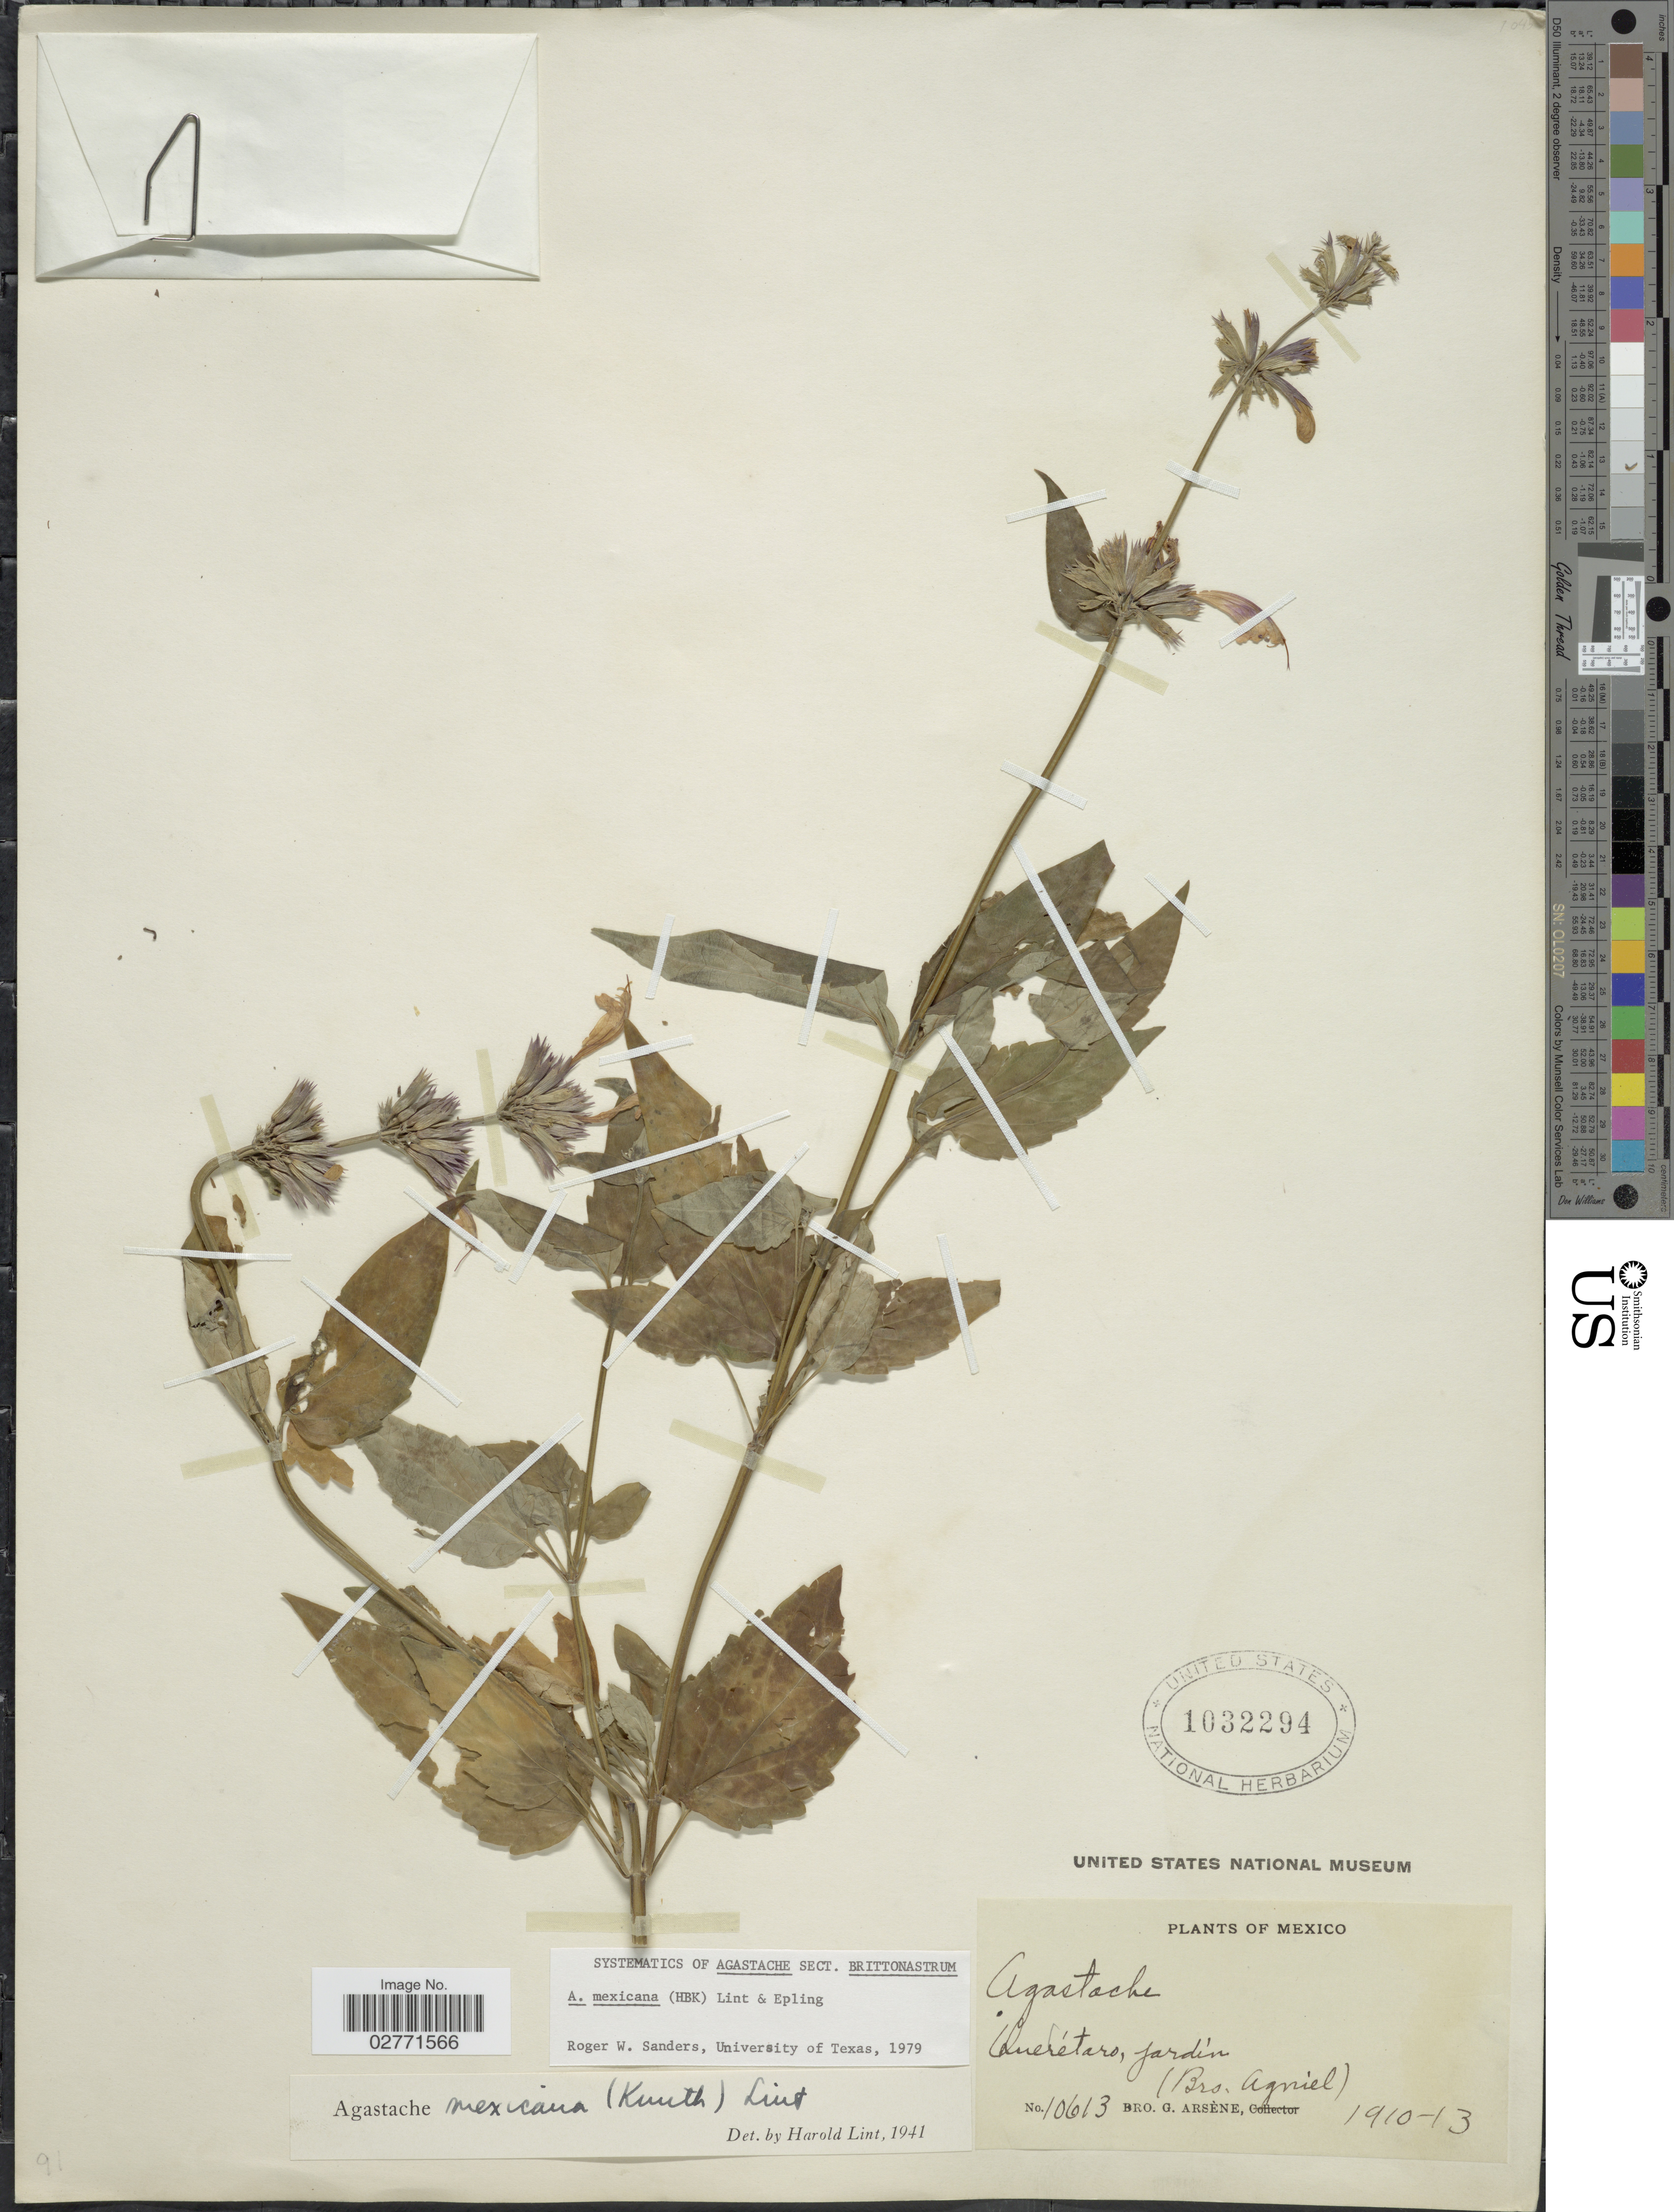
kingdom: Plantae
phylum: Tracheophyta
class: Magnoliopsida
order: Lamiales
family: Lamiaceae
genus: Agastache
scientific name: Agastache mexicana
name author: (Kunth) Lint & Epling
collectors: Bro. G. Arsène & Bro. Agniel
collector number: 10613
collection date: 1910/1913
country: Mexico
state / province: Querétaro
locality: Jardin.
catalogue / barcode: US 1032294